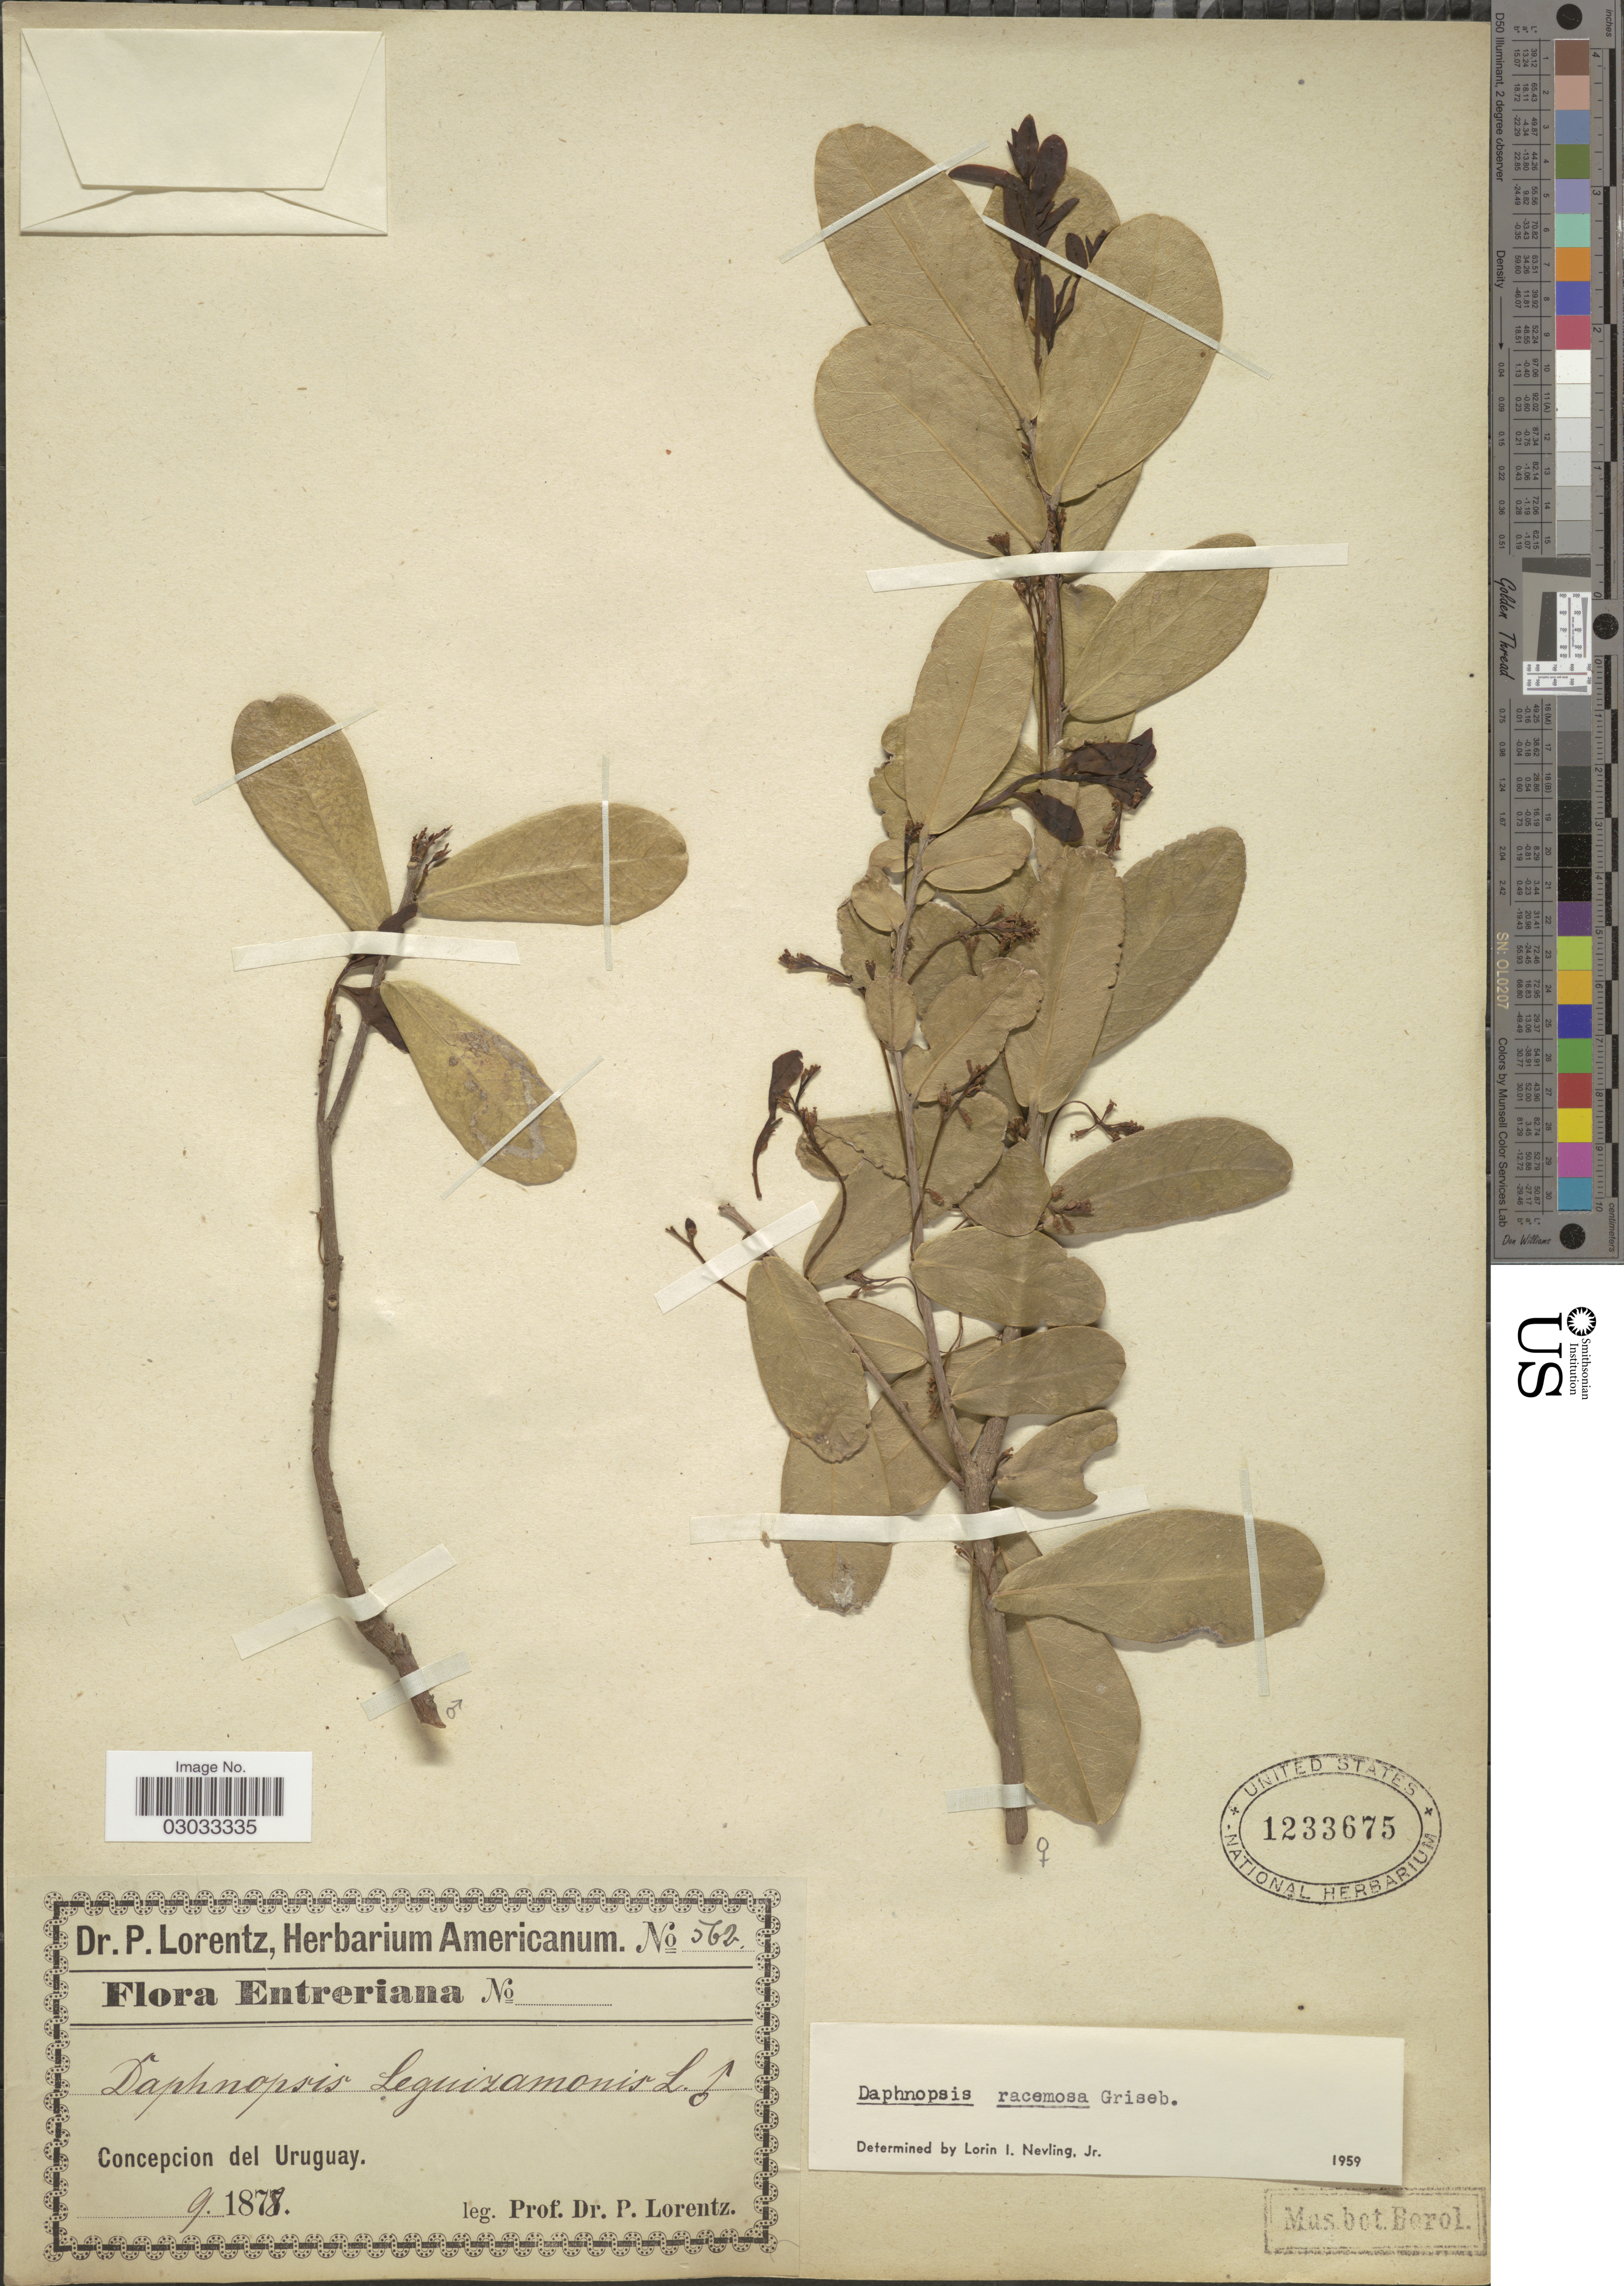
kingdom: Plantae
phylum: Tracheophyta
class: Magnoliopsida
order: Malvales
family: Thymelaeaceae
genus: Daphnopsis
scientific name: Daphnopsis racemosa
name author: Griseb.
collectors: P. G. Lorentz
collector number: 562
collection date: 1878-09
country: Uruguay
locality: Concepcion del Uruguay.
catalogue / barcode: US 1233675